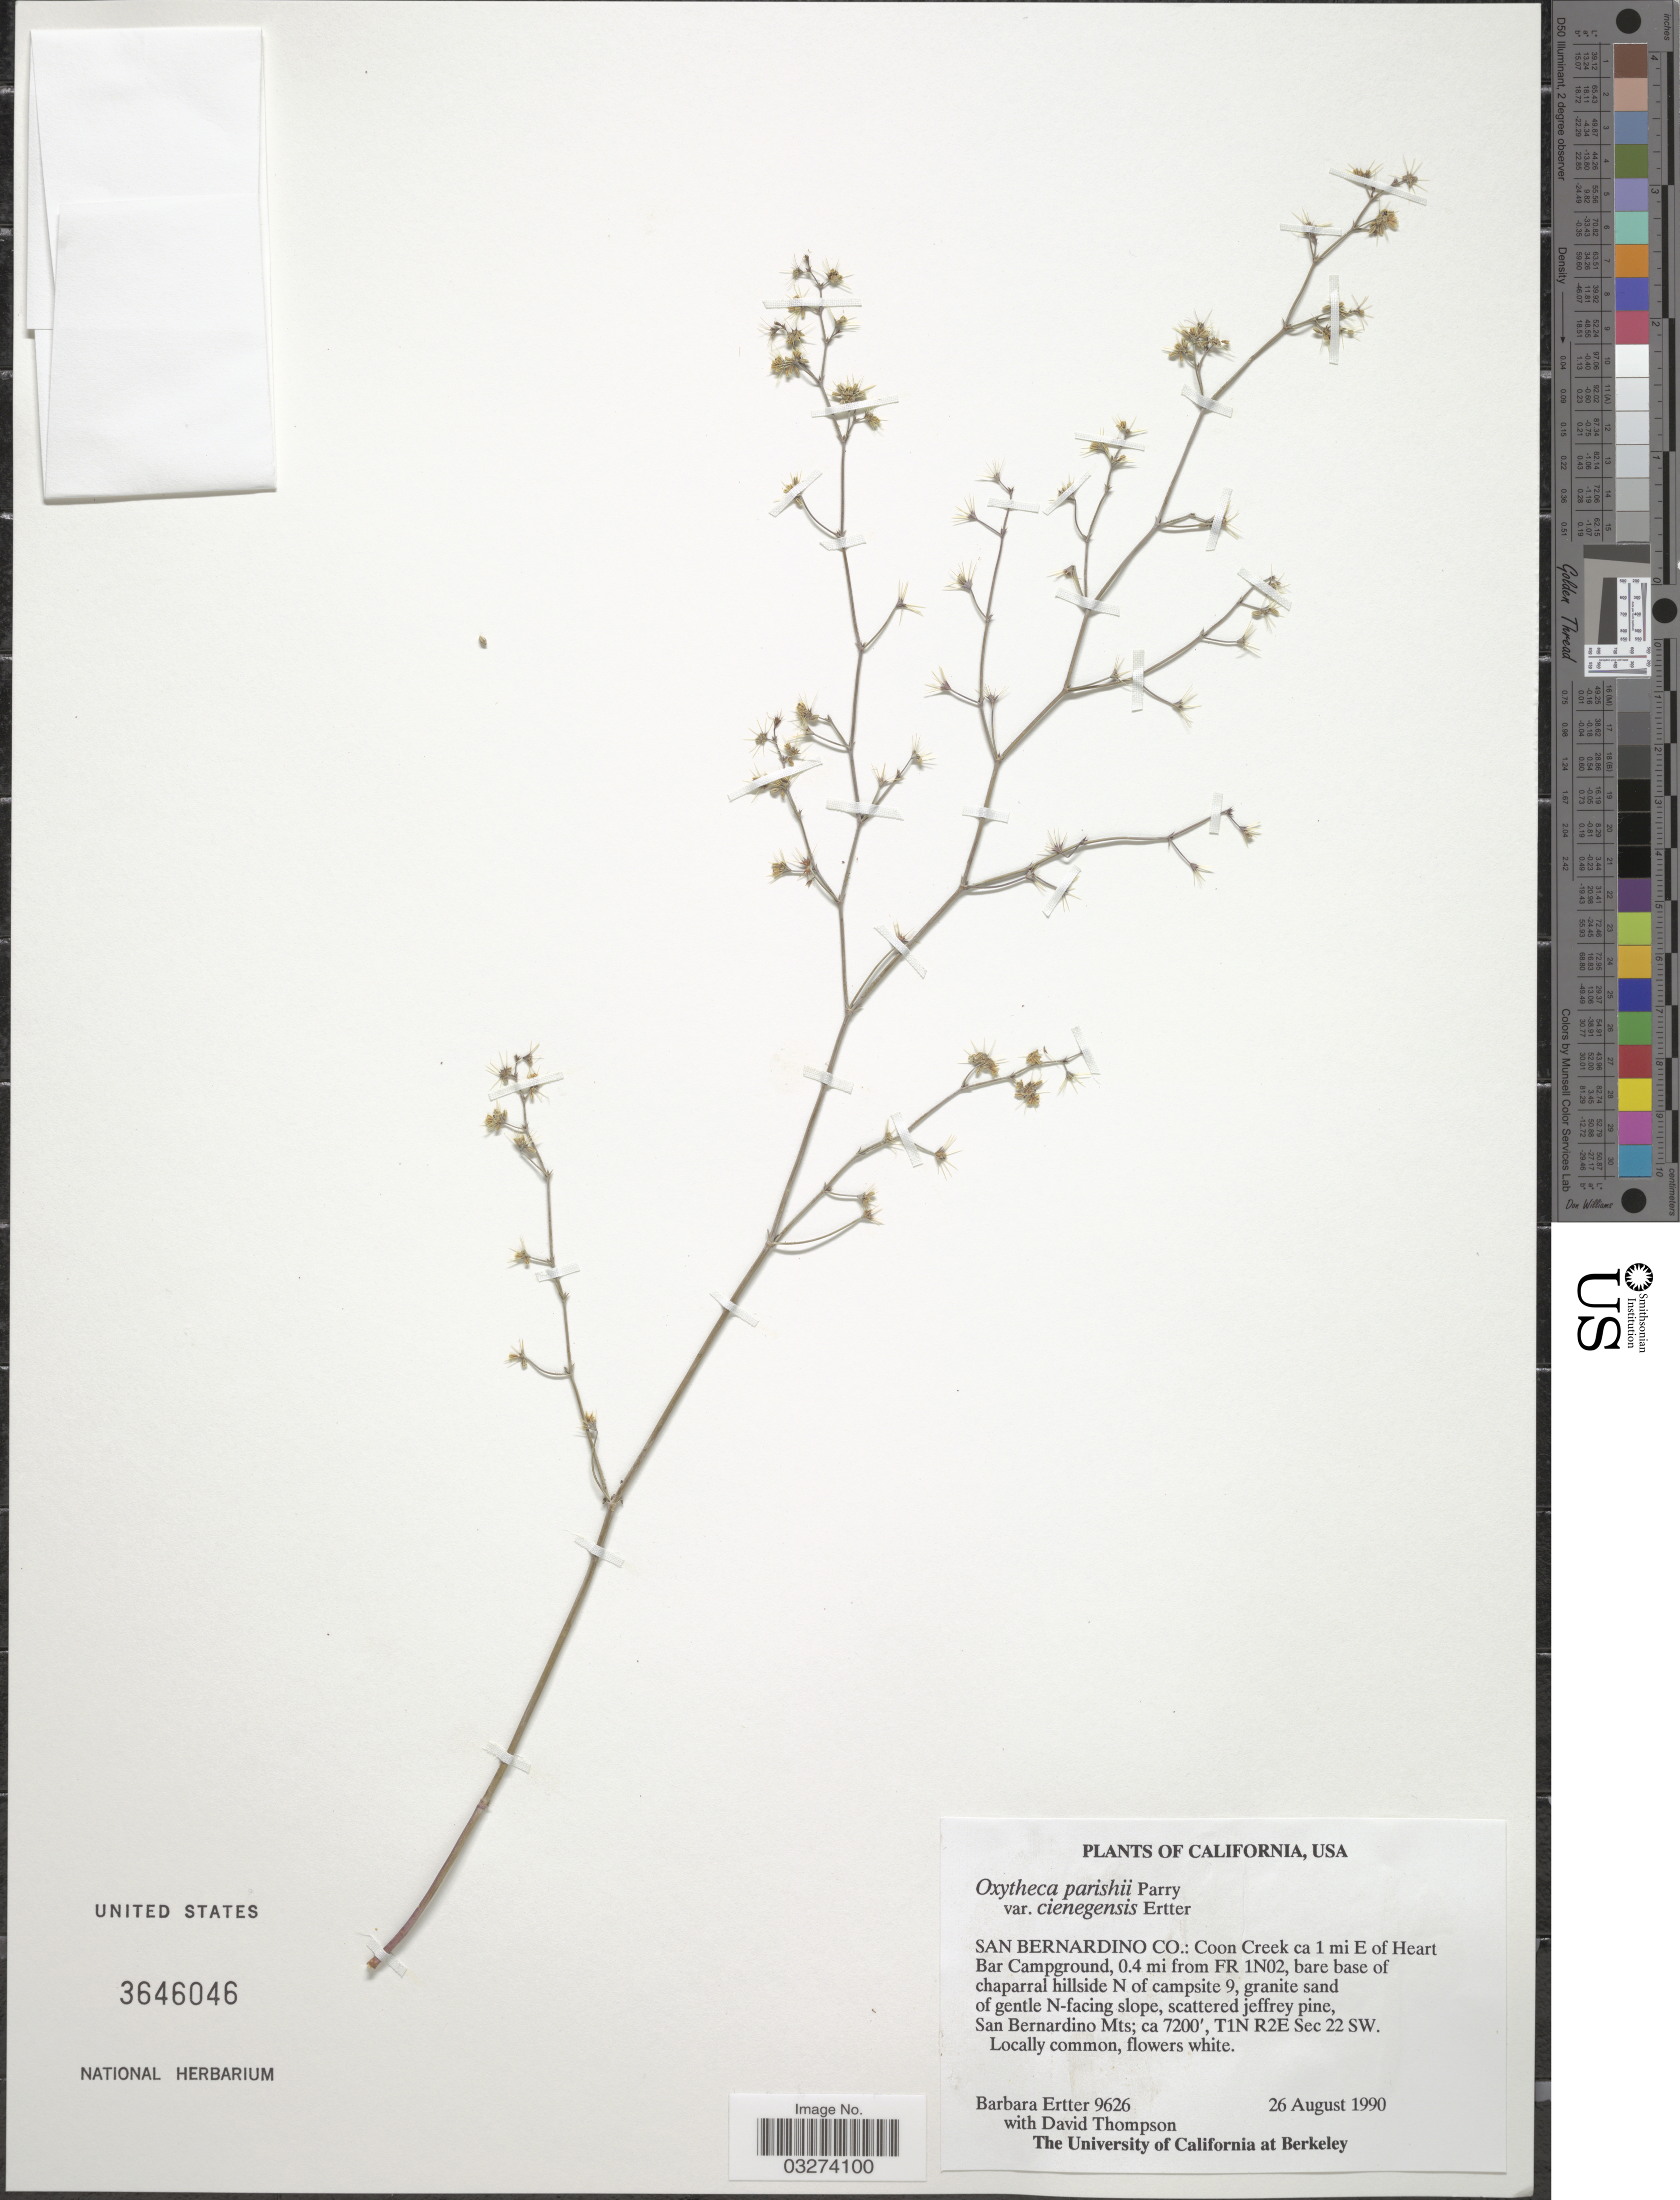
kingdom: Plantae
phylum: Tracheophyta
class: Magnoliopsida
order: Caryophyllales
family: Polygonaceae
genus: Acanthoscyphus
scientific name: Acanthoscyphus parishii var. cienegensis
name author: (Ertter) Reveal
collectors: B. Ertter & D. M. Thompson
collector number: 9626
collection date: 1990-08-26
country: United States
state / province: California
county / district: San Bernardino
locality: San Bernardino Co.: Coon Creek ca 1 mi E of Heart Bar Campground, 0.4 mi from FR 1N02, bare base of chaparral hillside N of campsite 9, granite sand of gentle N-facing slope, San Bernardino Mts; T1N R2E Sec 22 SW.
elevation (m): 2195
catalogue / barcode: US 3646046